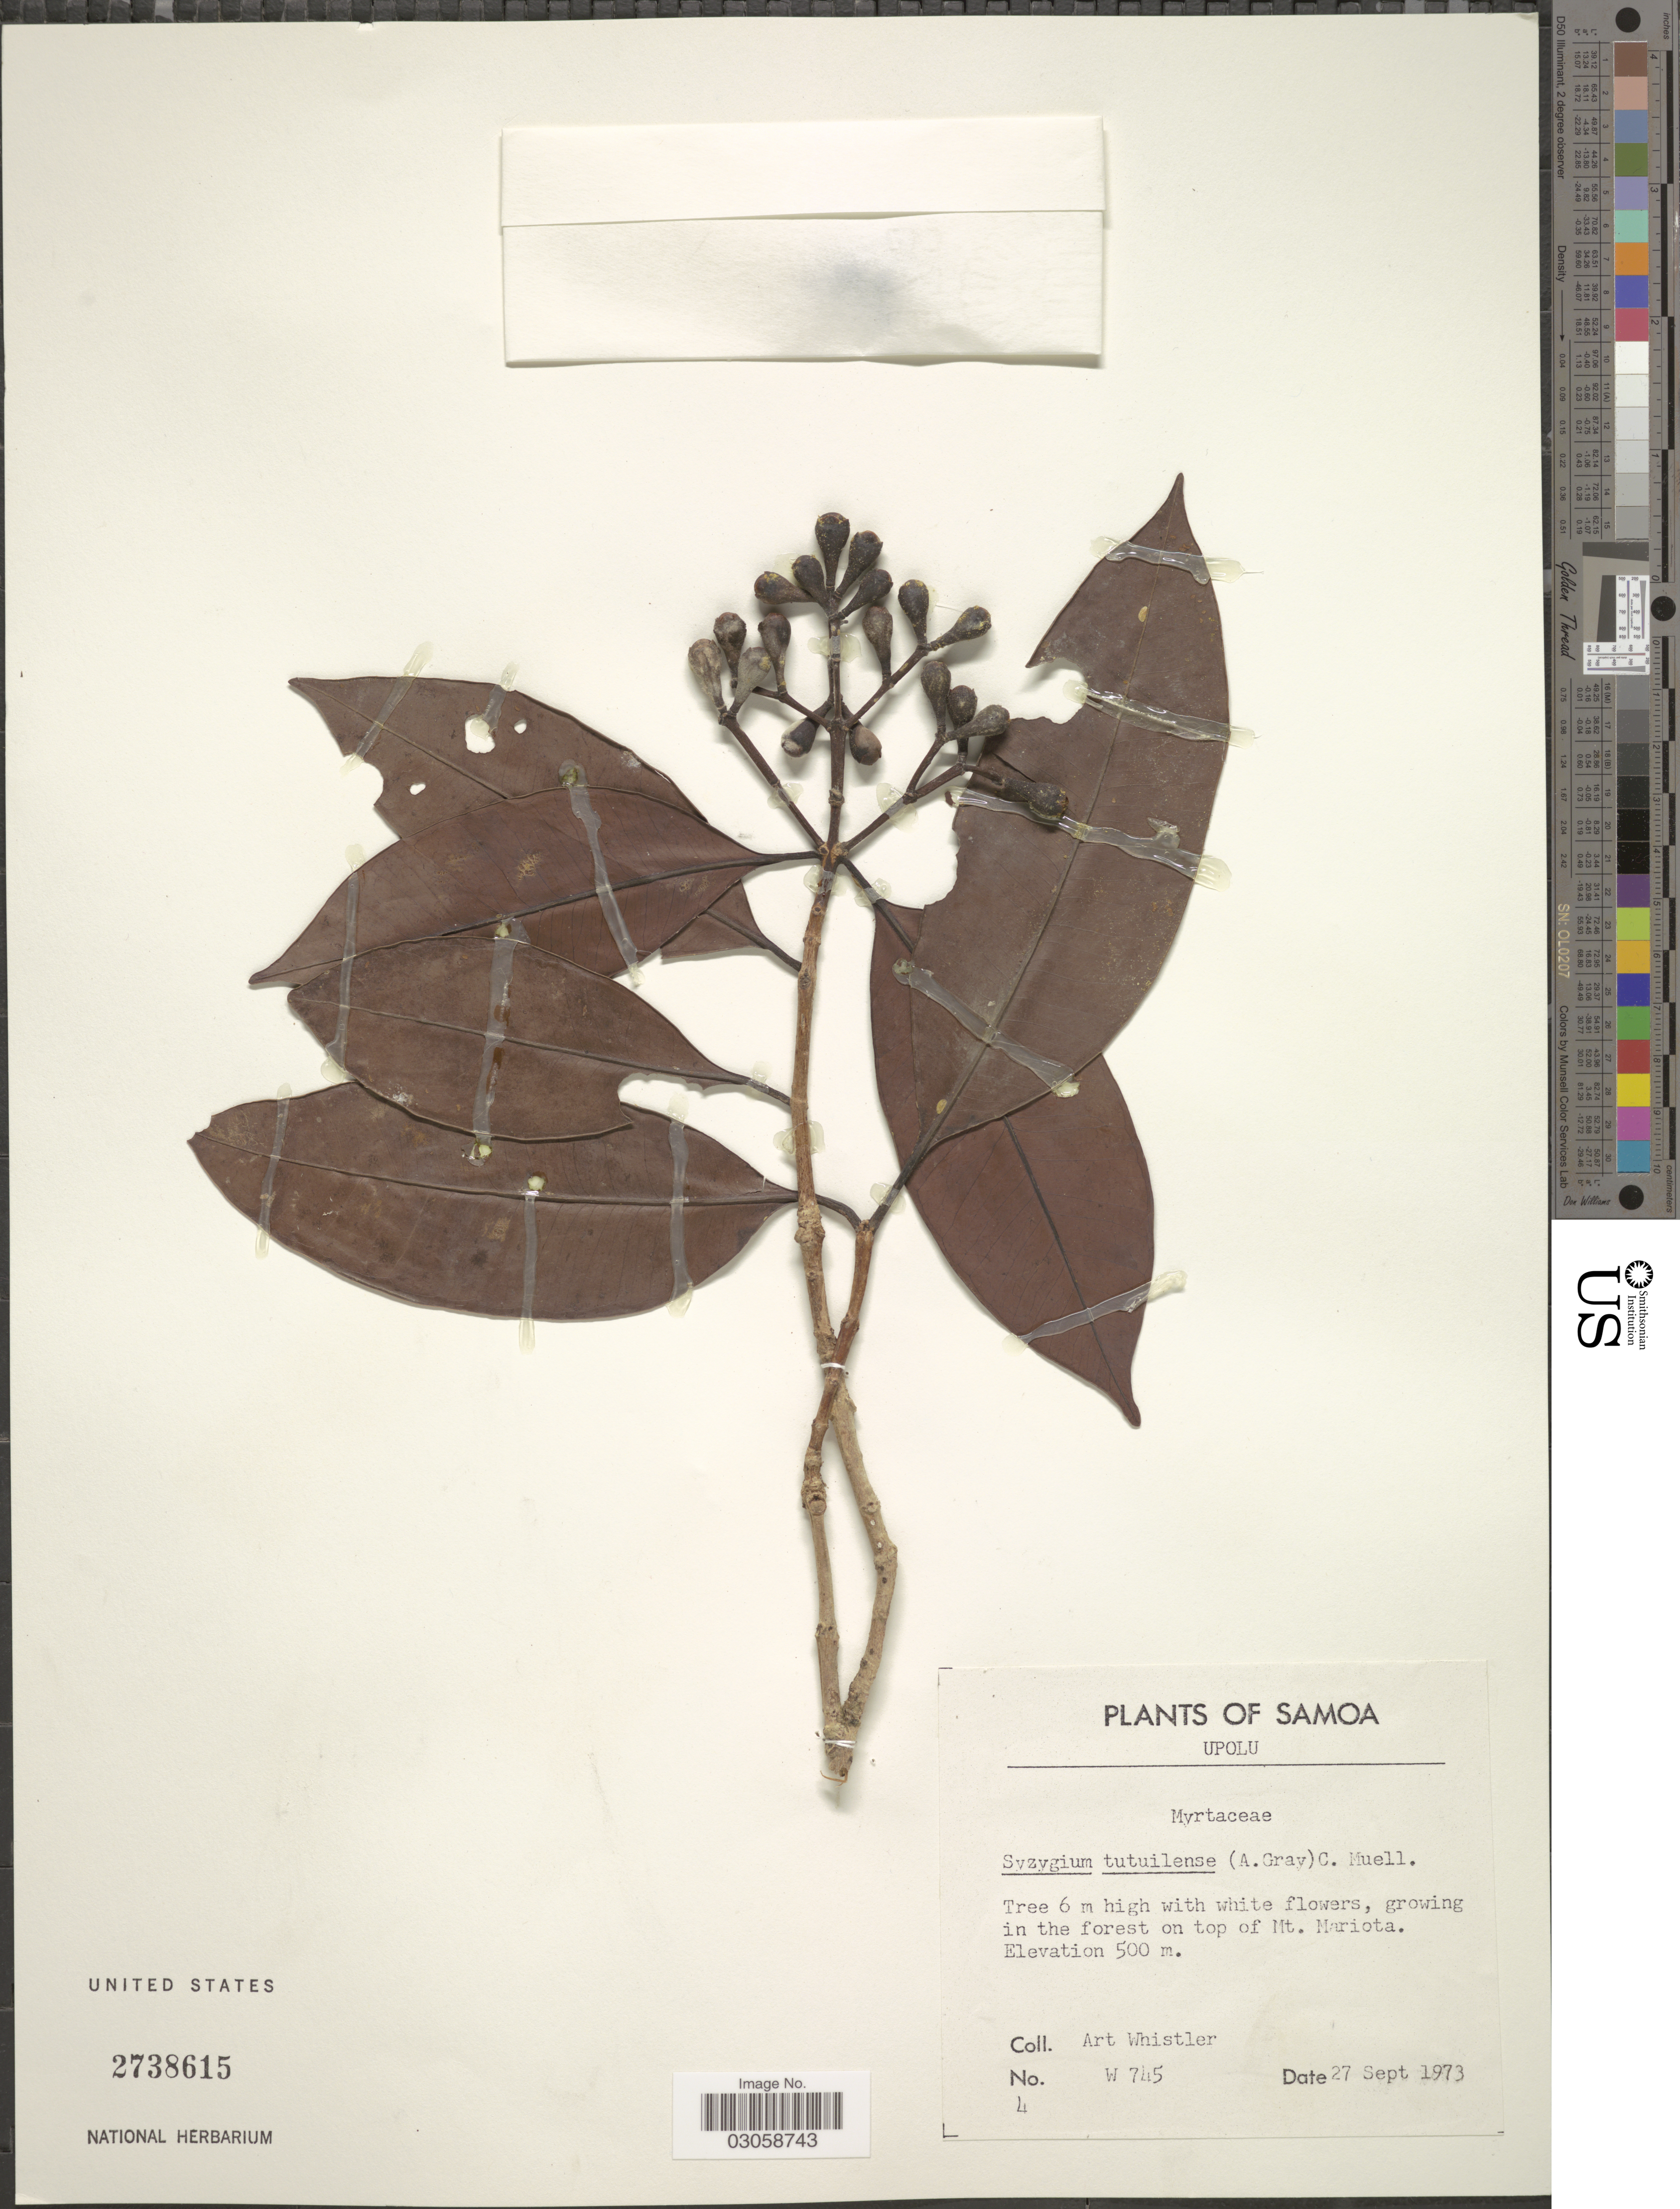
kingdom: Plantae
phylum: Tracheophyta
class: Magnoliopsida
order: Myrtales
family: Myrtaceae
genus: Syzygium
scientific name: Syzygium tutuilense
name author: (A. Gray) K. Müller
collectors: A. Whistler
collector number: W745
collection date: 1973-09-27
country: Samoa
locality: Samoa. Upolu. Growing in the forest on top of Mt. Mariota.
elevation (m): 500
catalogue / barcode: US 2738615